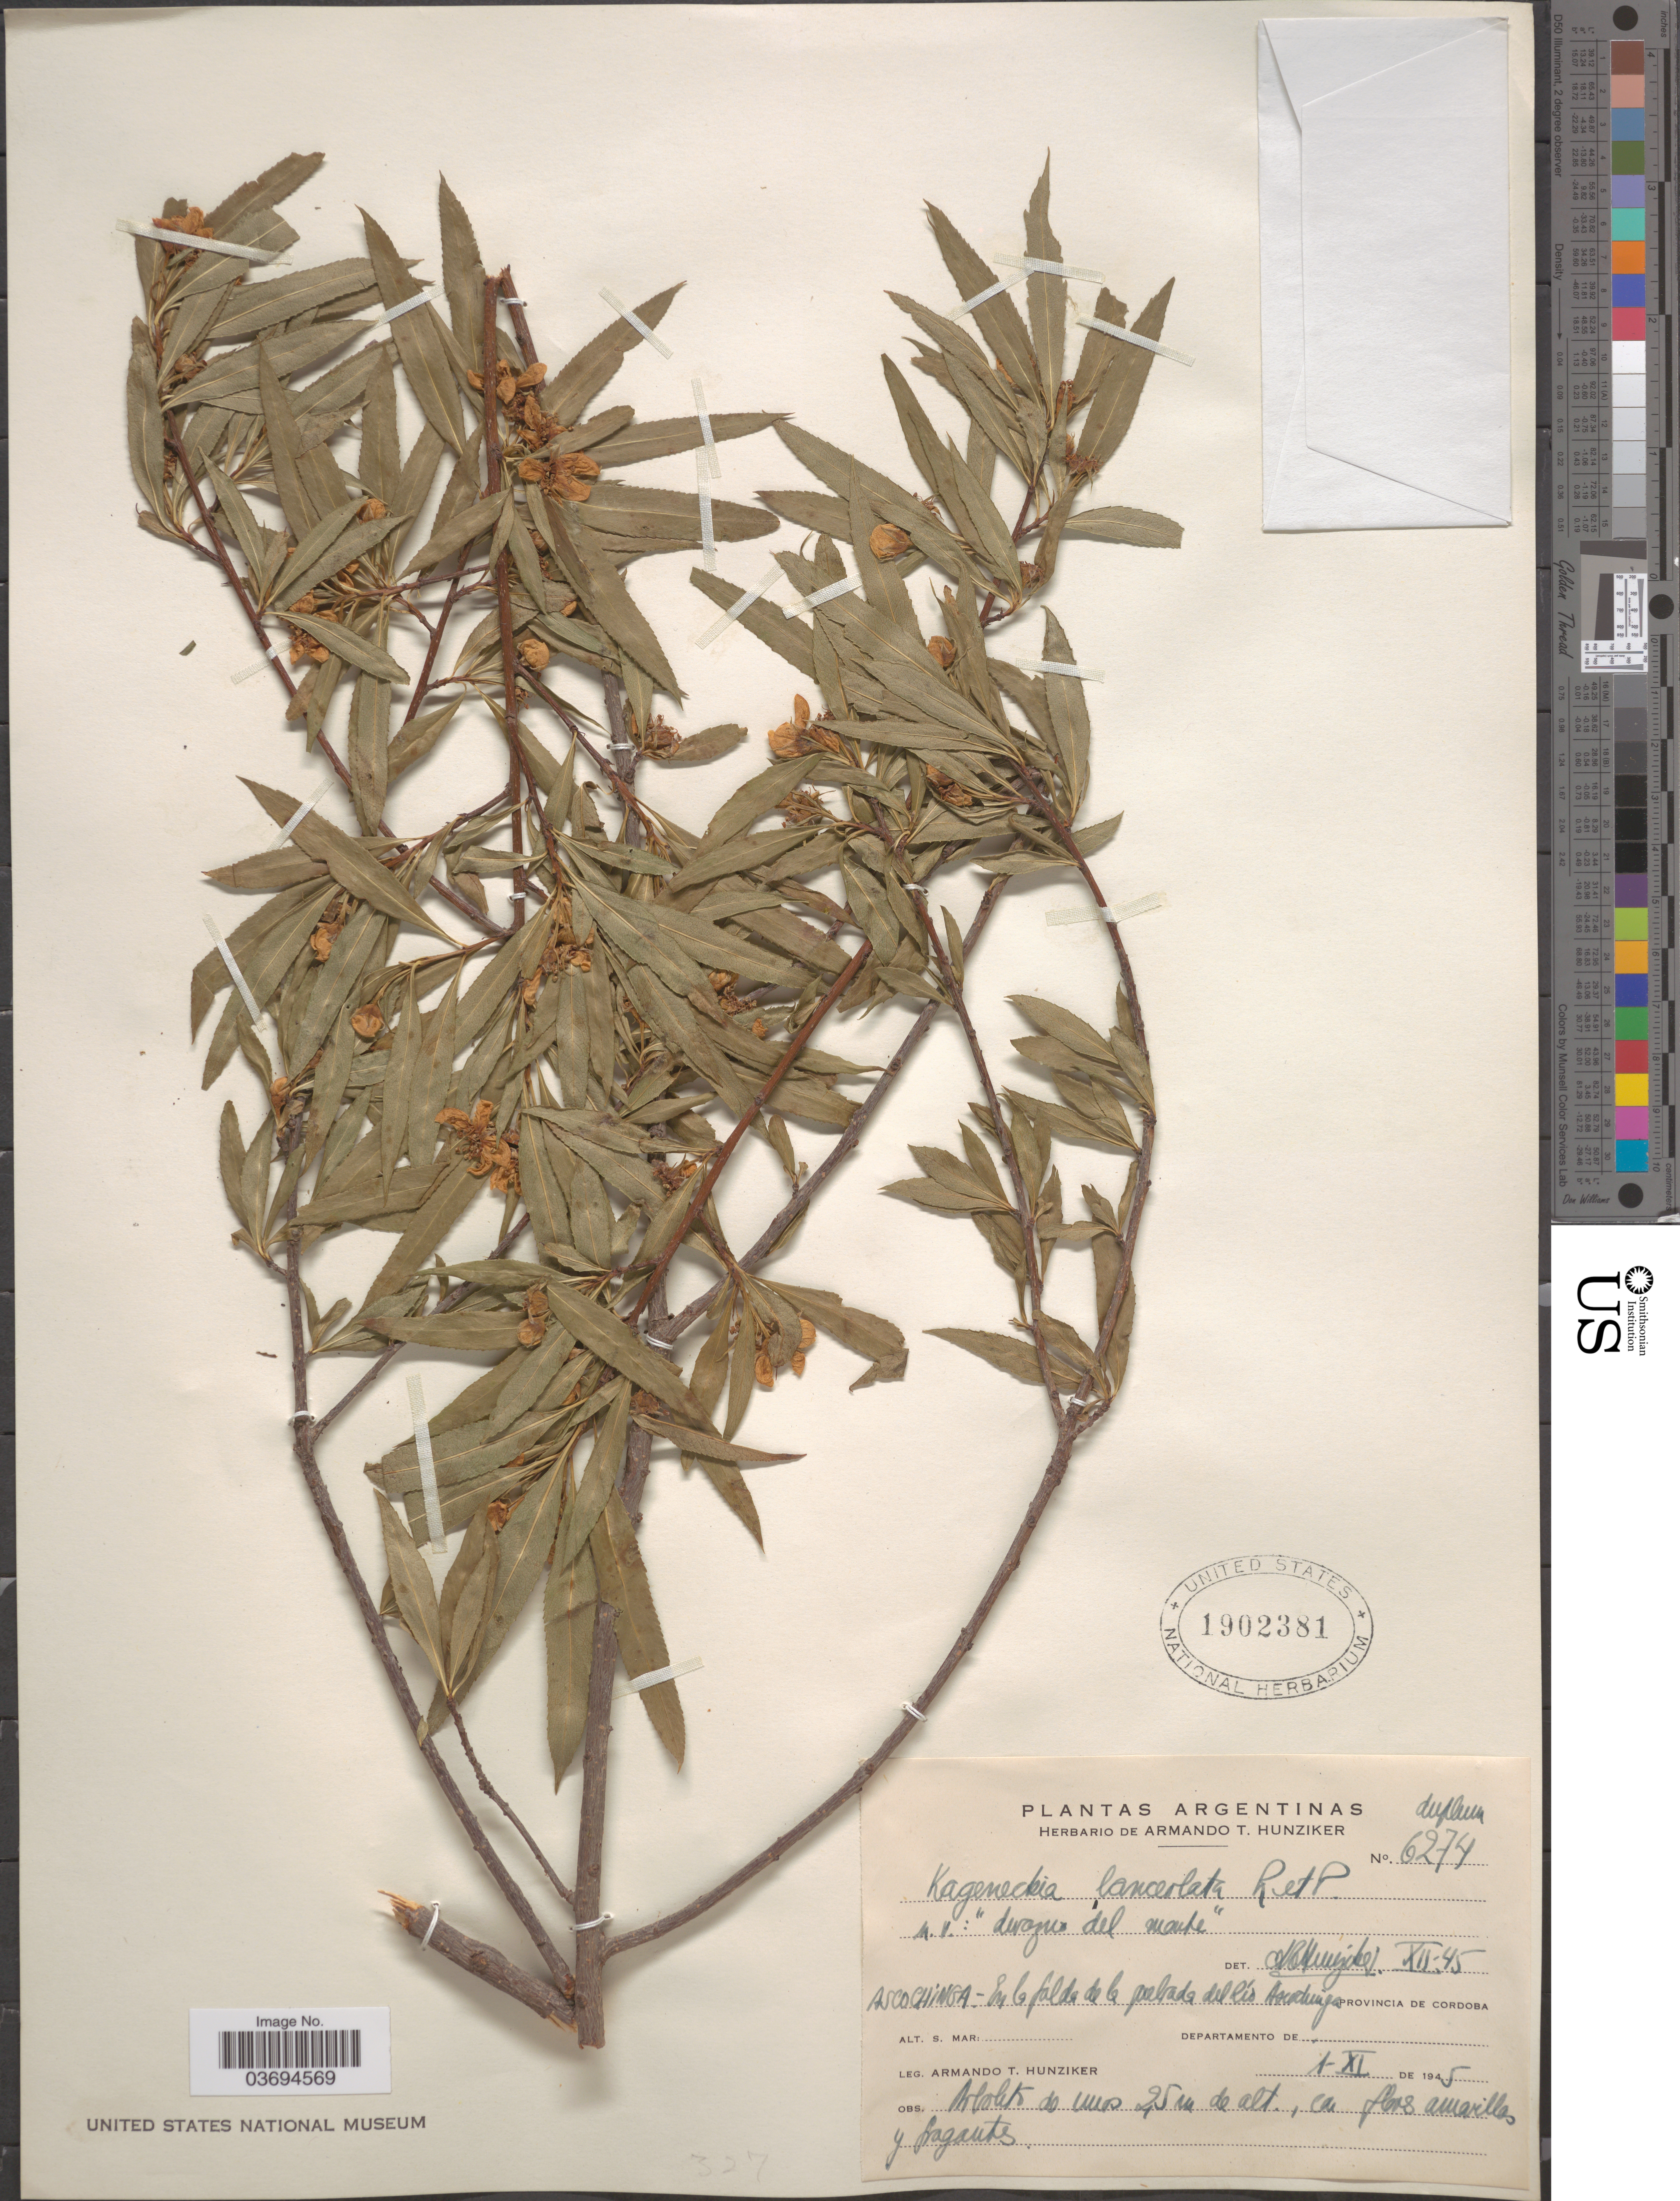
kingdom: Plantae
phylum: Tracheophyta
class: Magnoliopsida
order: Rosales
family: Rosaceae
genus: Kageneckia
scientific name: Kageneckia lanceolata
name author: Ruiz & Pav.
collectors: A. T. Hunziker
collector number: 6274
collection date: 1945-11-01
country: Argentina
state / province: Cordoba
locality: Ascochinga - En falde de la quebrada del Río Ascochinga.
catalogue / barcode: US 1902381